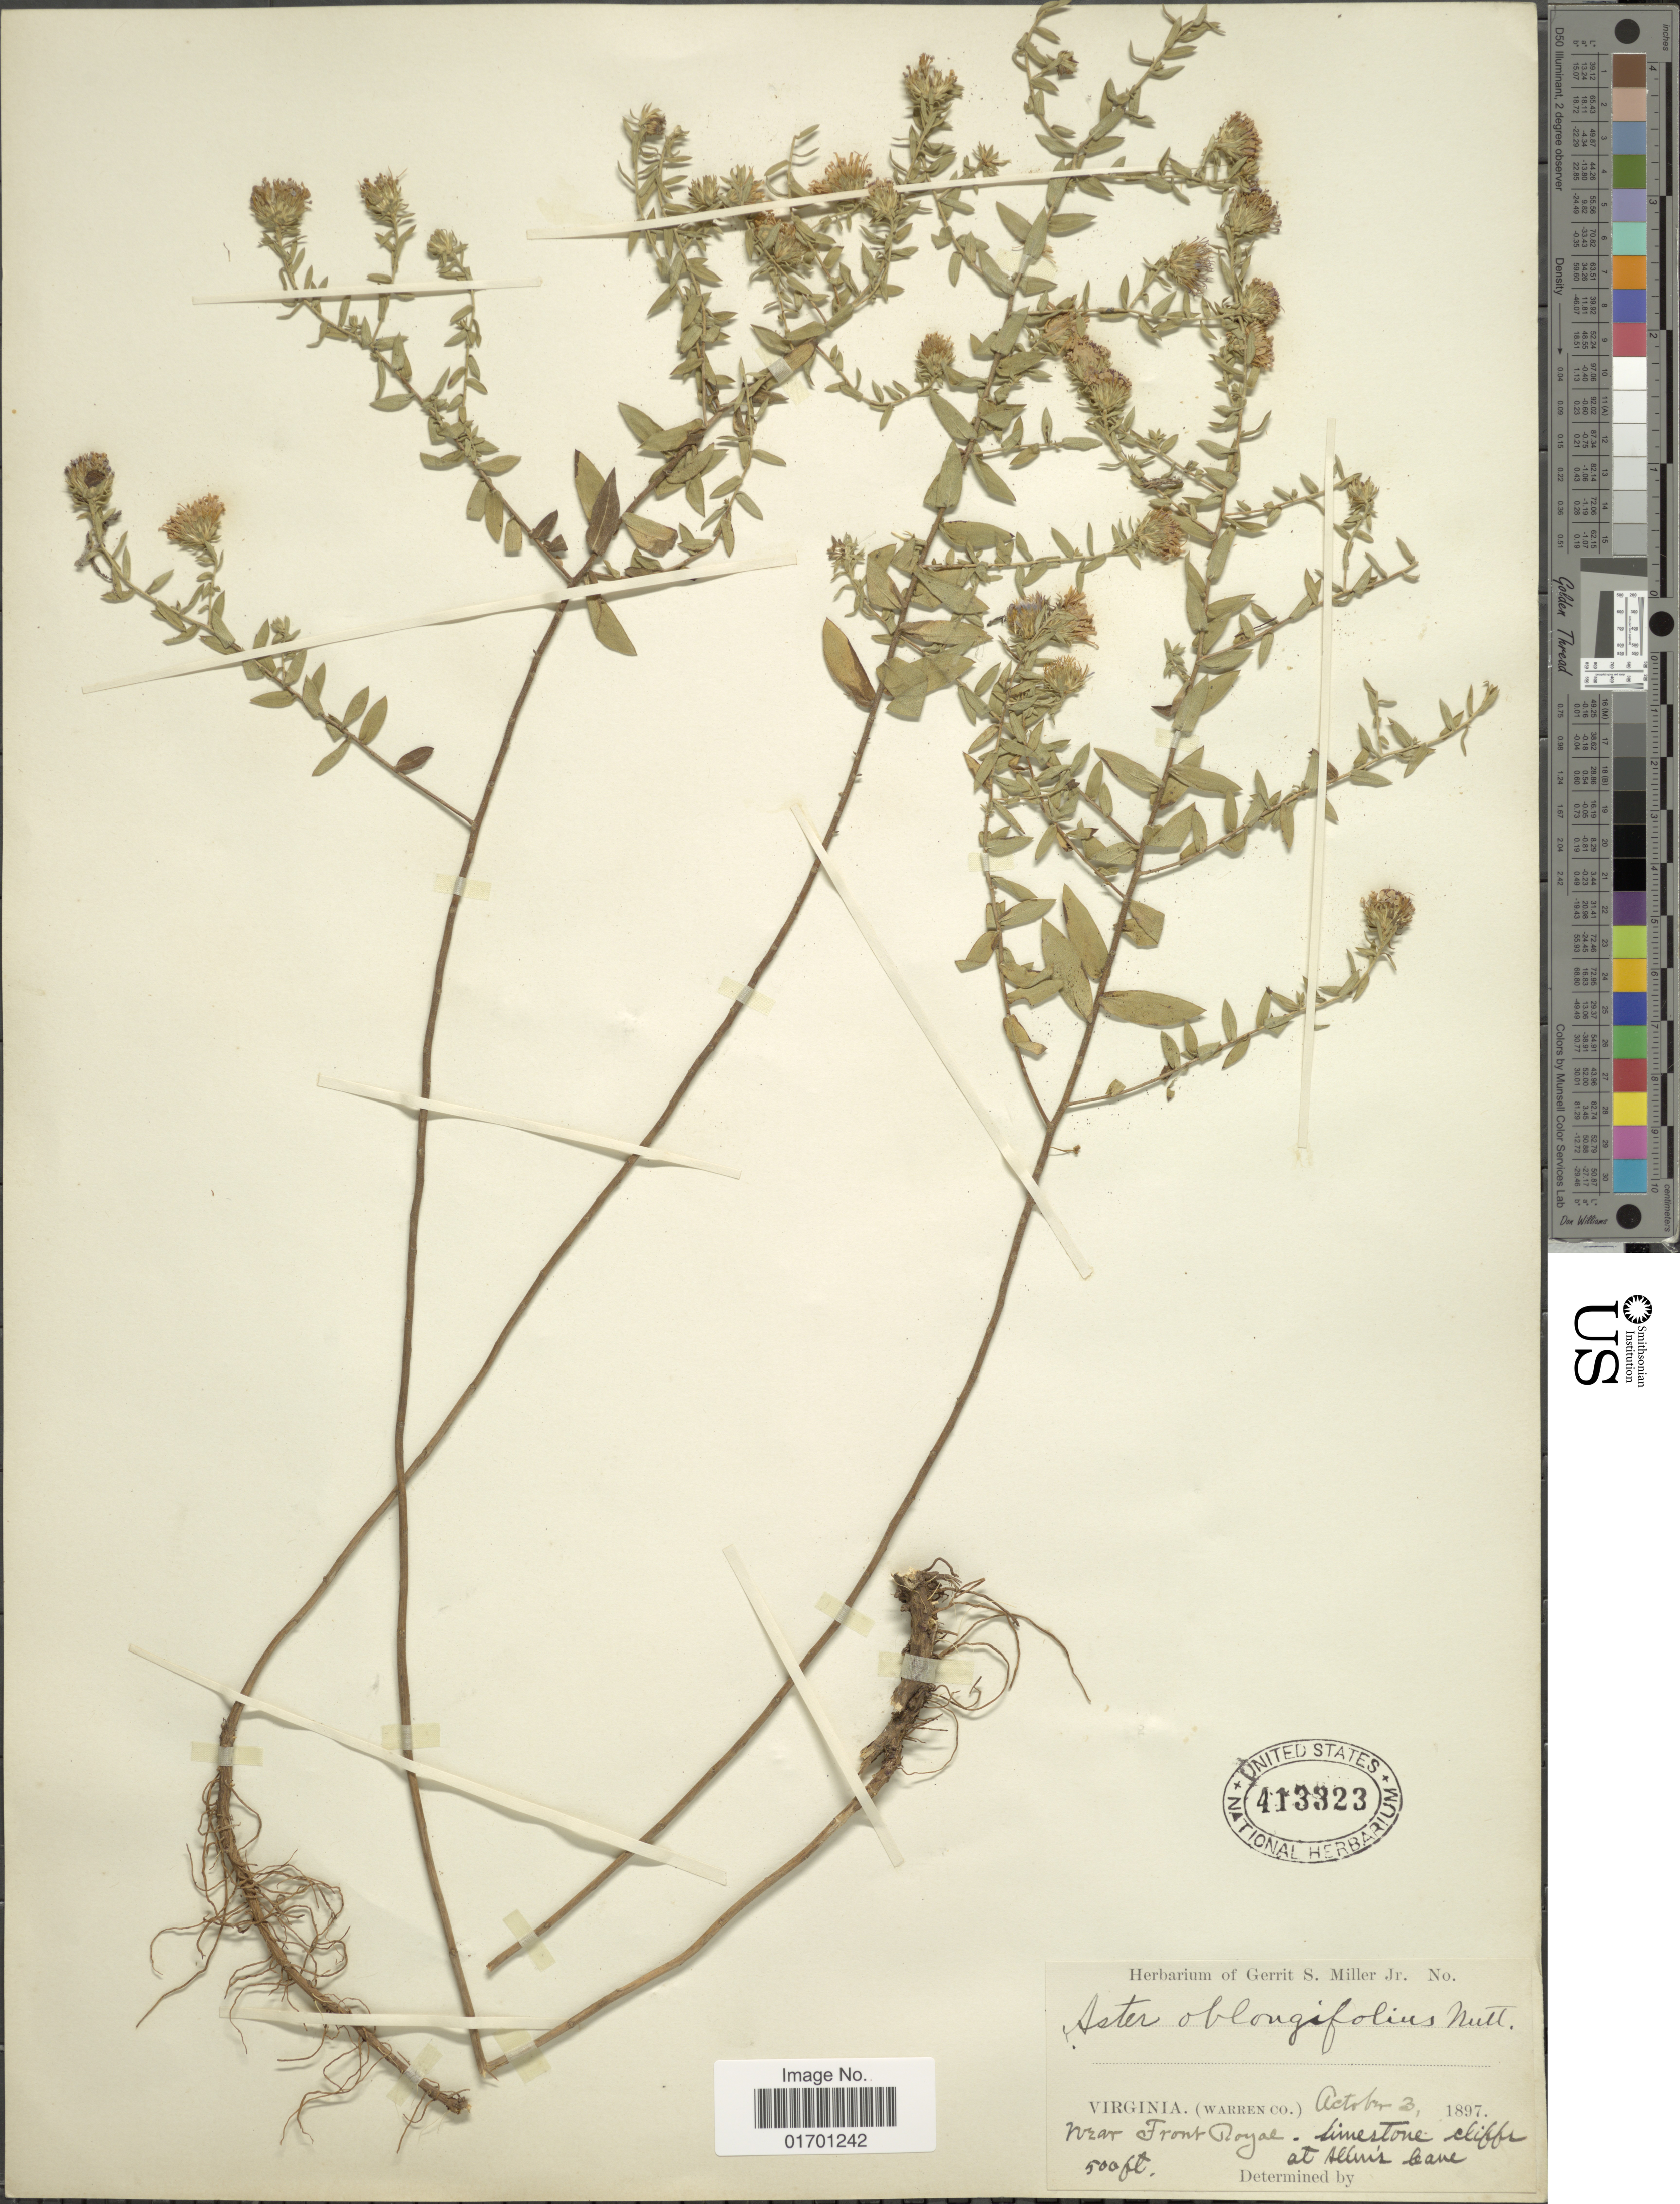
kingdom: Plantae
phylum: Tracheophyta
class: Magnoliopsida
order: Asterales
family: Asteraceae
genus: Symphyotrichum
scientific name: Symphyotrichum oblongifolium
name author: (Nutt.) G.L. Nesom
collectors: ex herb. Gerrit S. Miller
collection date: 1897-10-03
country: United States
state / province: Virginia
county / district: Warren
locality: near Front Royal, limestone cliffs at Allen's Lane.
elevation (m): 152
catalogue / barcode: US 413323